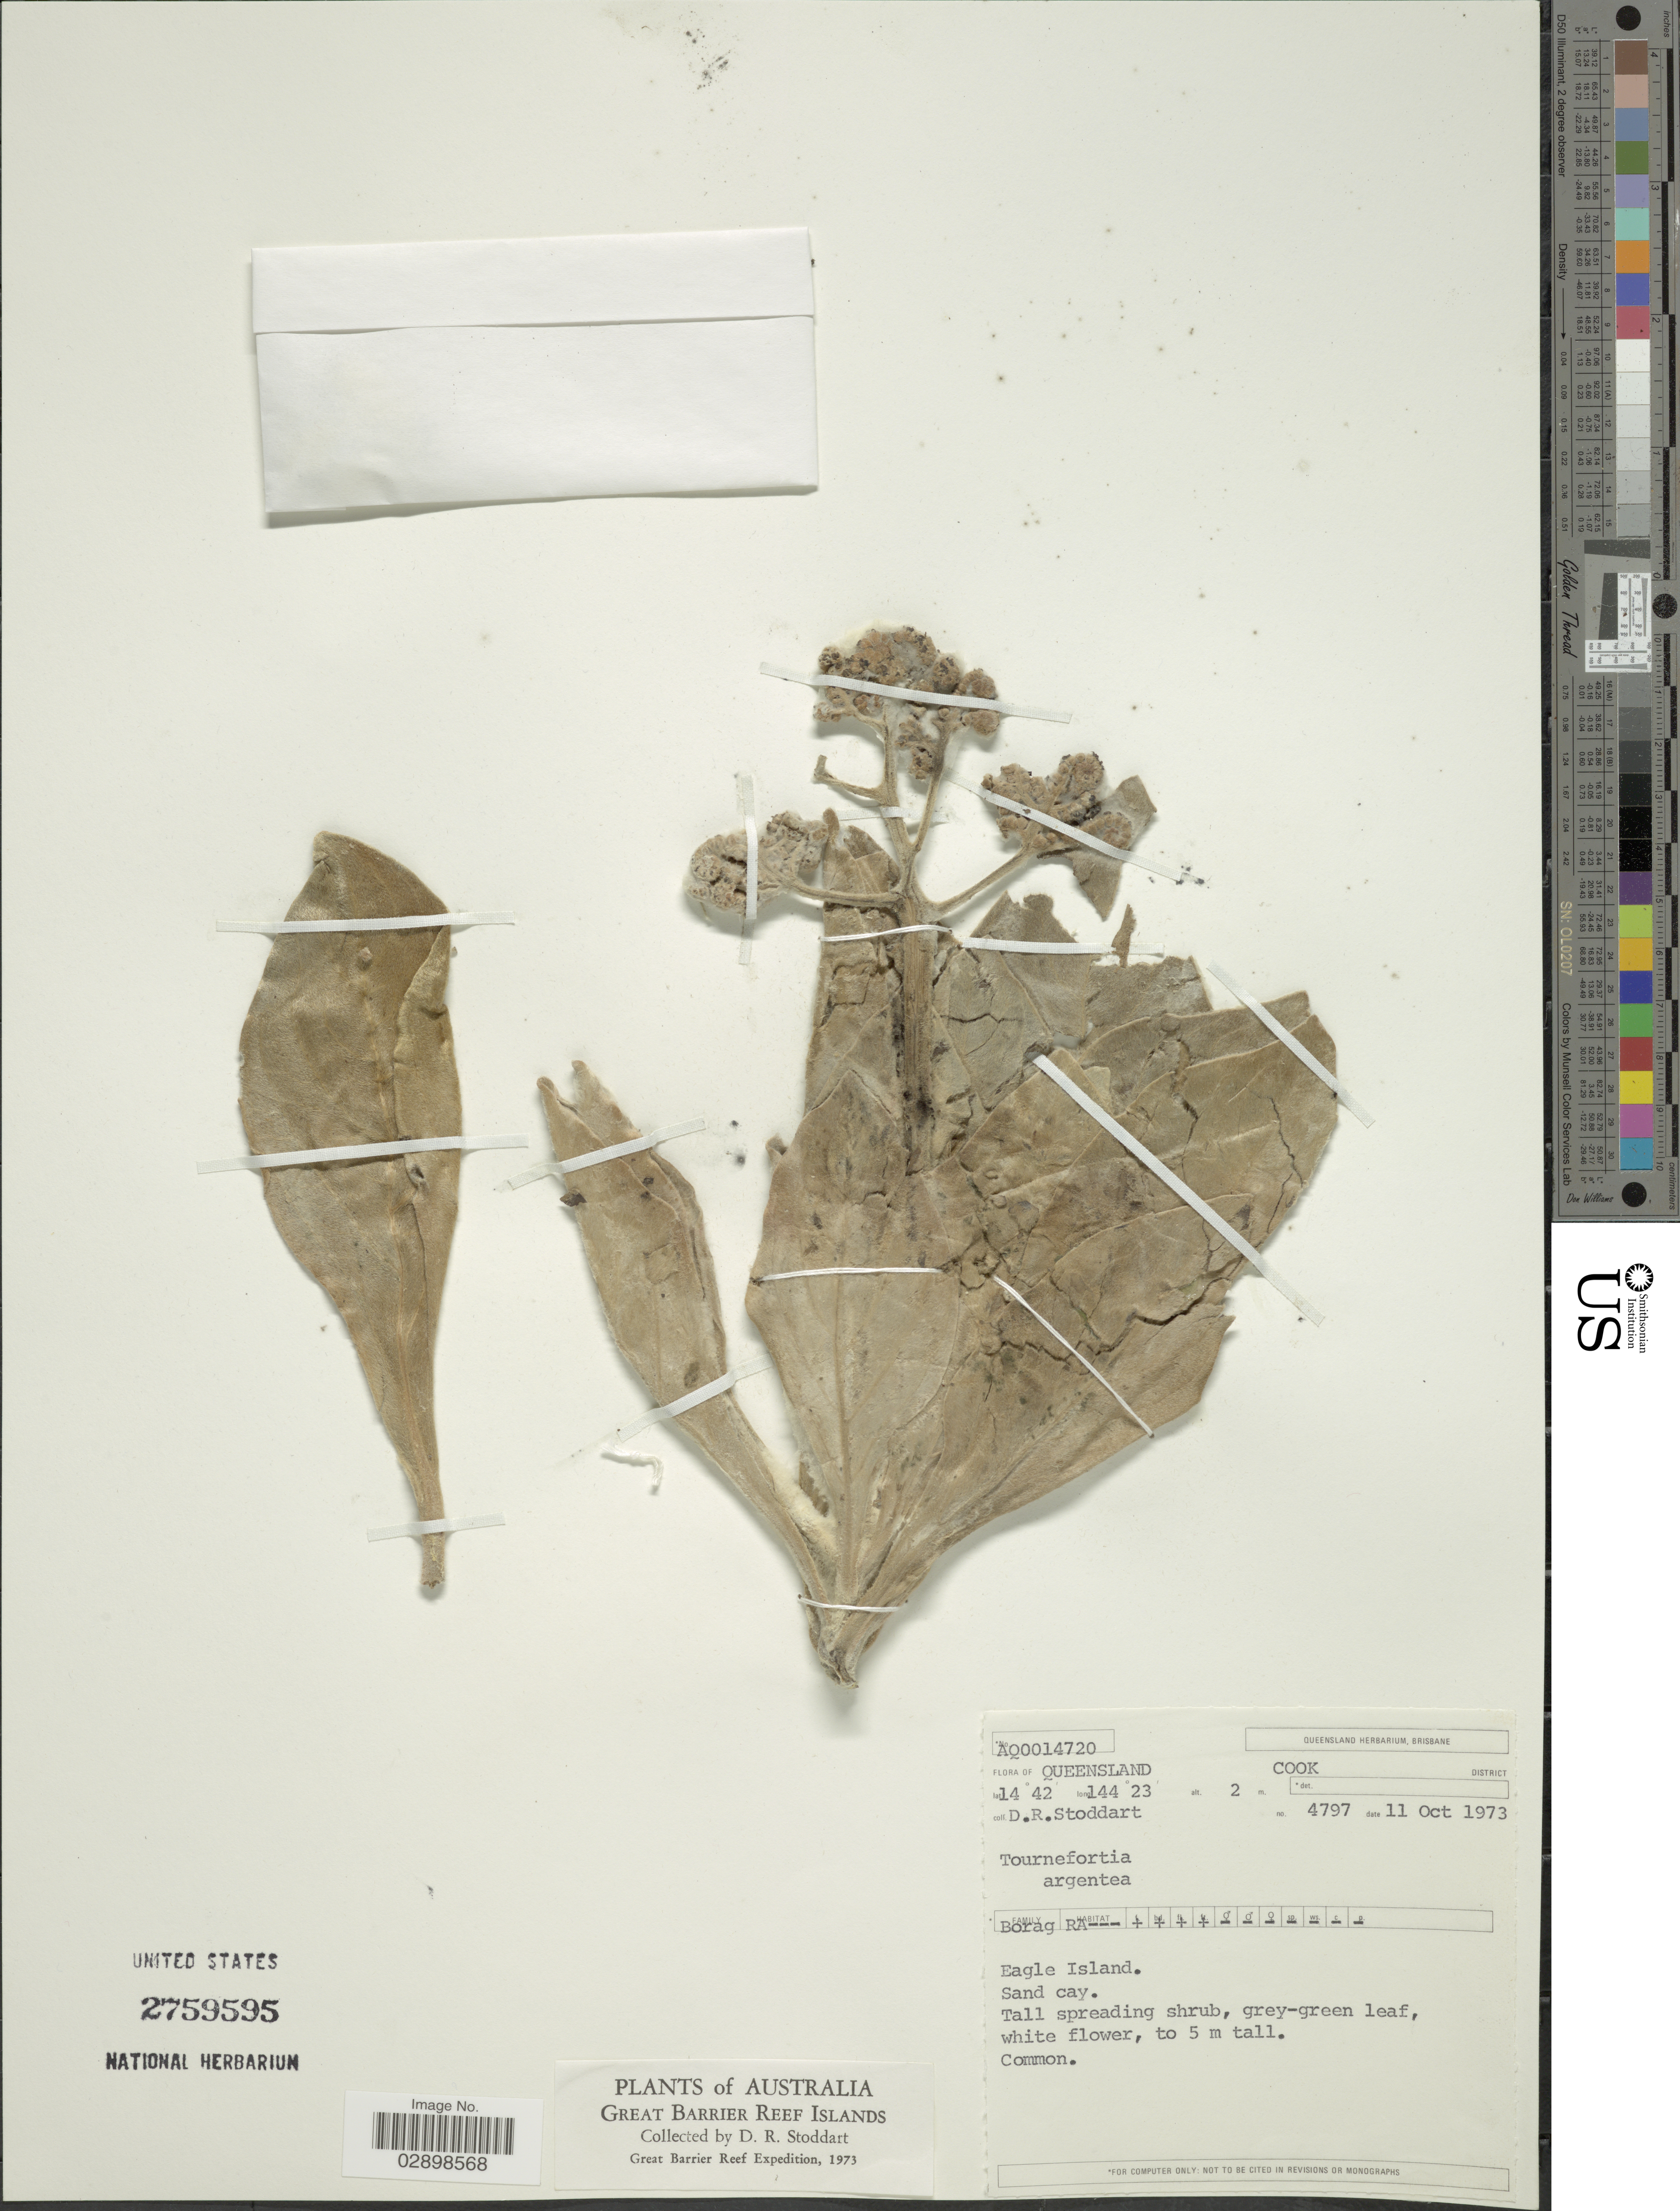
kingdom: Plantae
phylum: Tracheophyta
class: Magnoliopsida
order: Boraginales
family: Heliotropiaceae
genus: Tournefortia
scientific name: Tournefortia argentea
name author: L. f.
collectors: D. R. Stoddart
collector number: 4797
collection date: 1973-10-11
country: Australia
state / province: Queensland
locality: Cook District. Eagle Island.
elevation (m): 2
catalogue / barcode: US 2759595